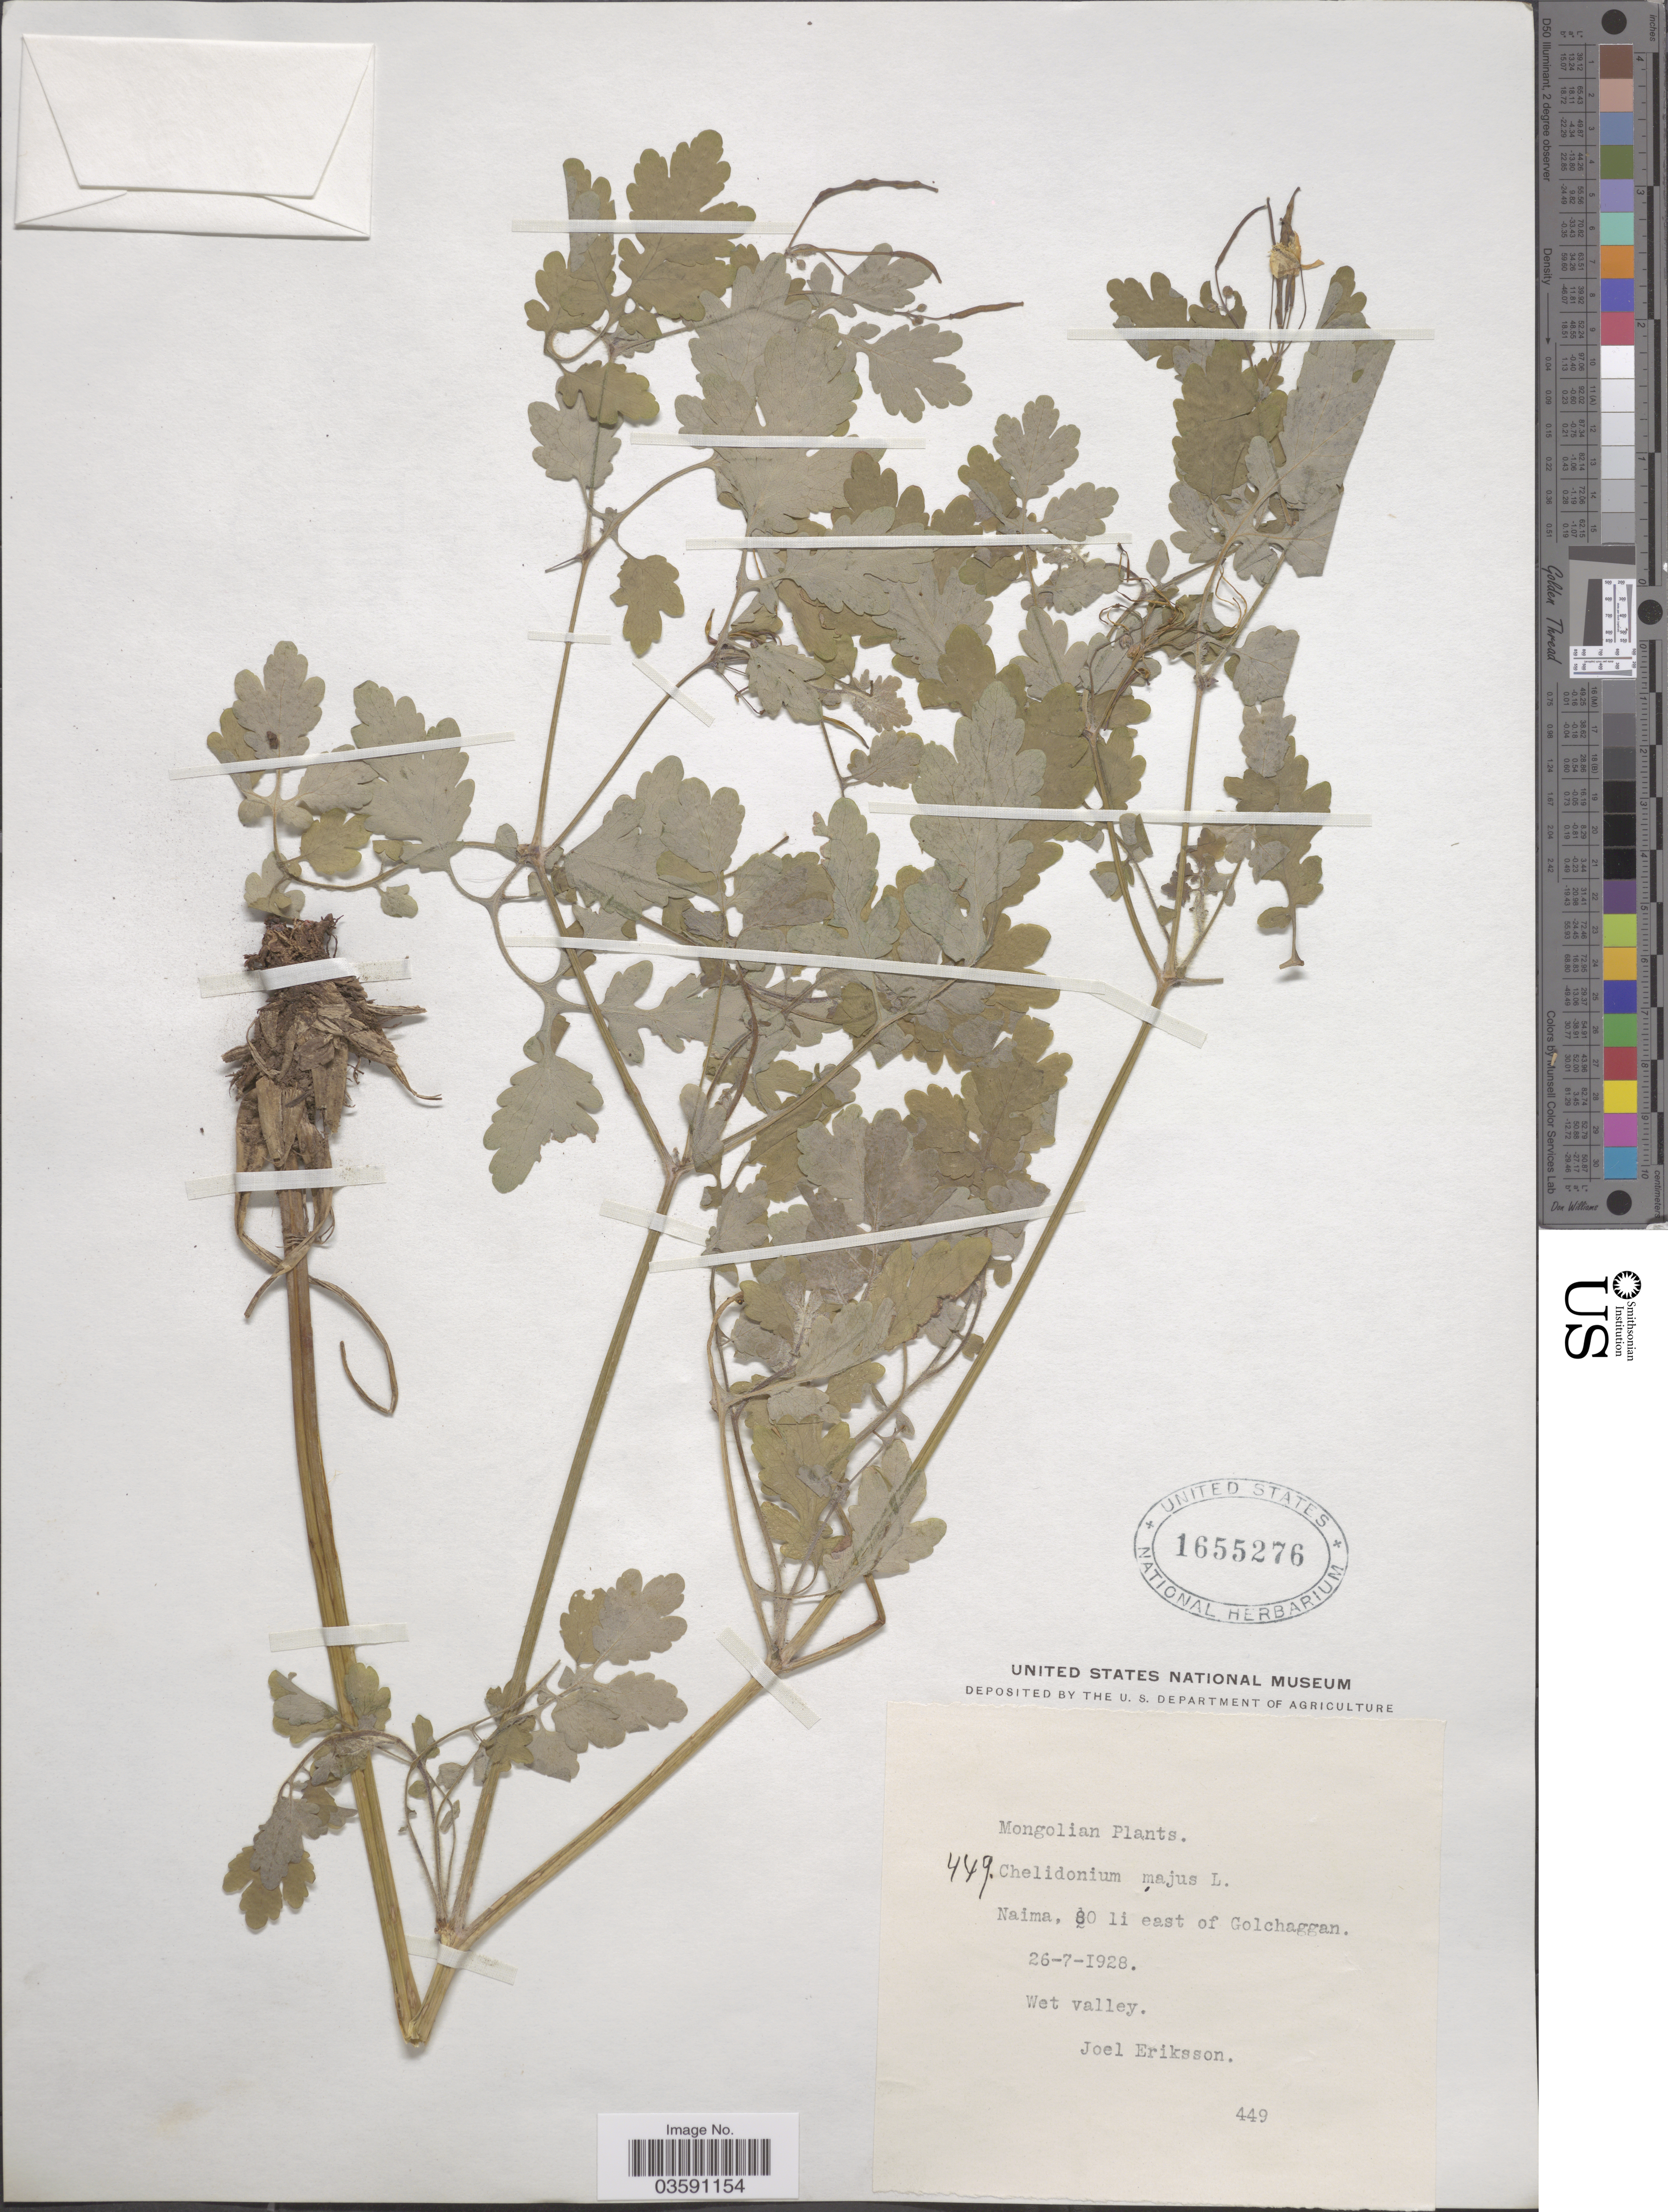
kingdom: Plantae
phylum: Tracheophyta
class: Magnoliopsida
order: Ranunculales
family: Papaveraceae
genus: Chelidonium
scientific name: Chelidonium majus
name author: L.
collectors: J. Eriksson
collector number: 449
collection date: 1928-07-26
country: Mongolia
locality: Naima, 80 li east of Golchaggan.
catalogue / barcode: US 1655276